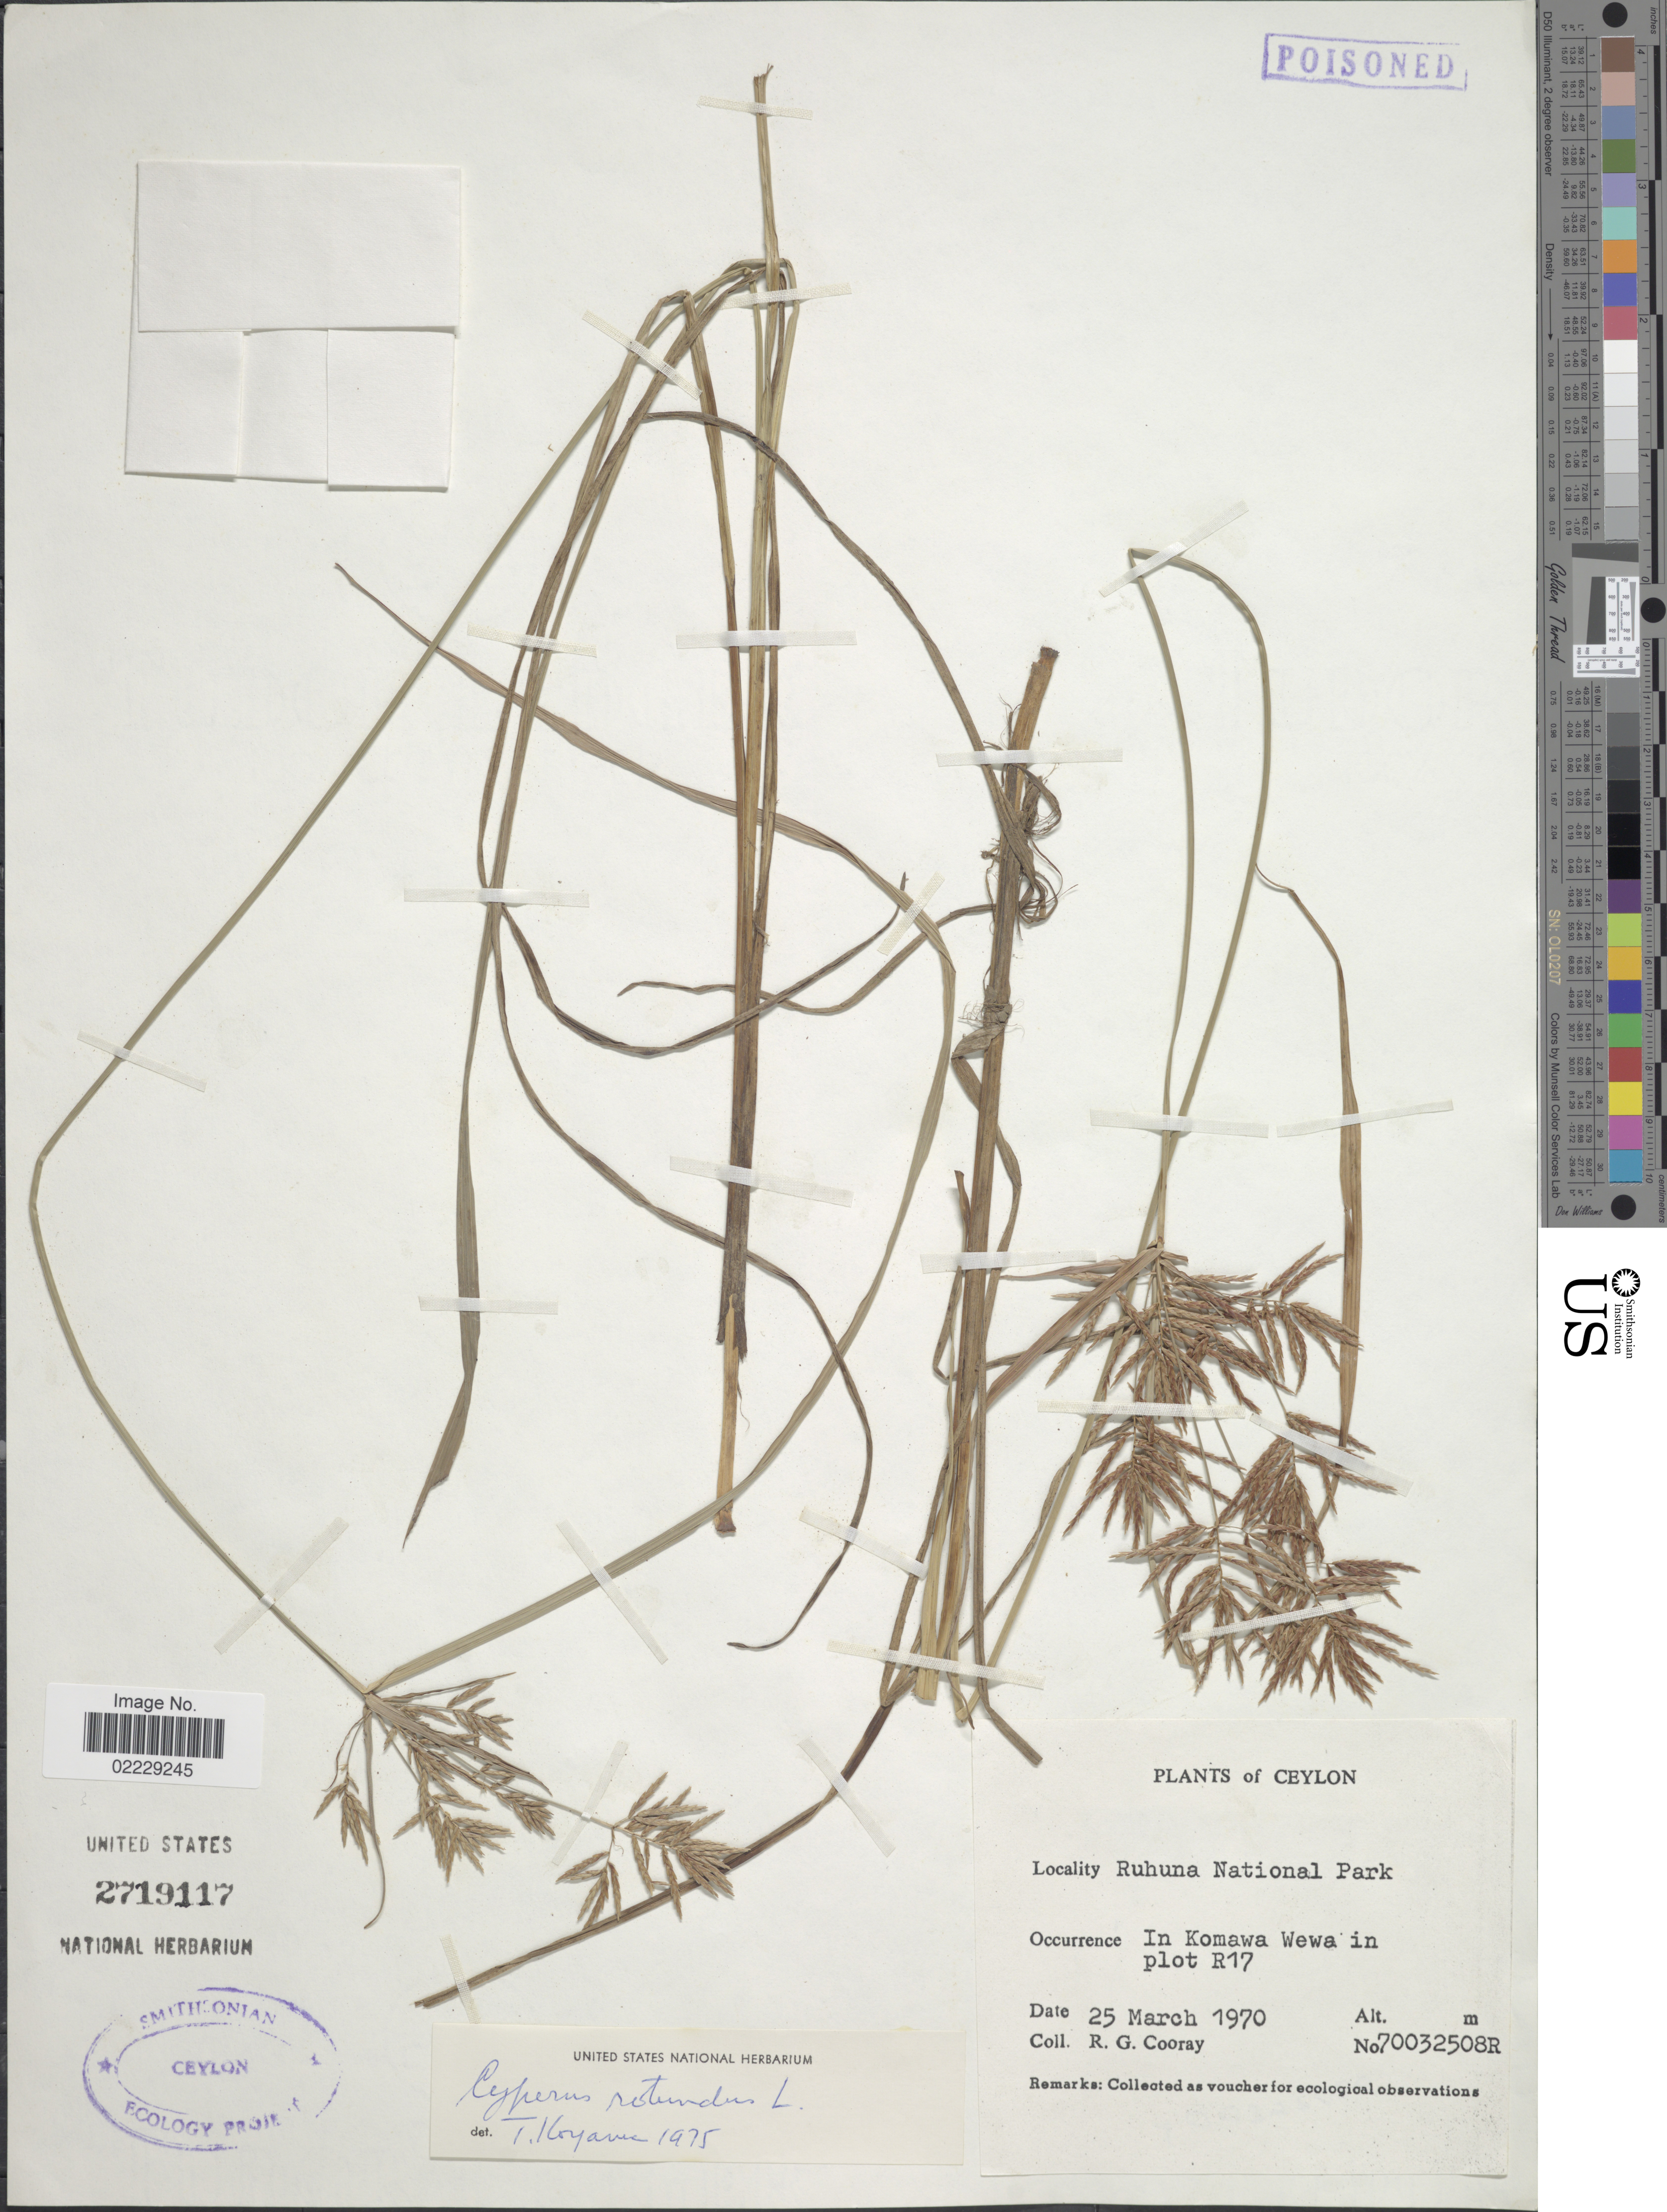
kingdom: Plantae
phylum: Tracheophyta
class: Liliopsida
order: Poales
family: Cyperaceae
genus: Cyperus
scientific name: Cyperus rotundus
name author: L.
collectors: R. Cooray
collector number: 70032508R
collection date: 1970-03-25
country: Sri Lanka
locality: Ceylon, Ruhuna National Park, In Komawa Wewa in plot R17.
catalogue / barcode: US 2719117